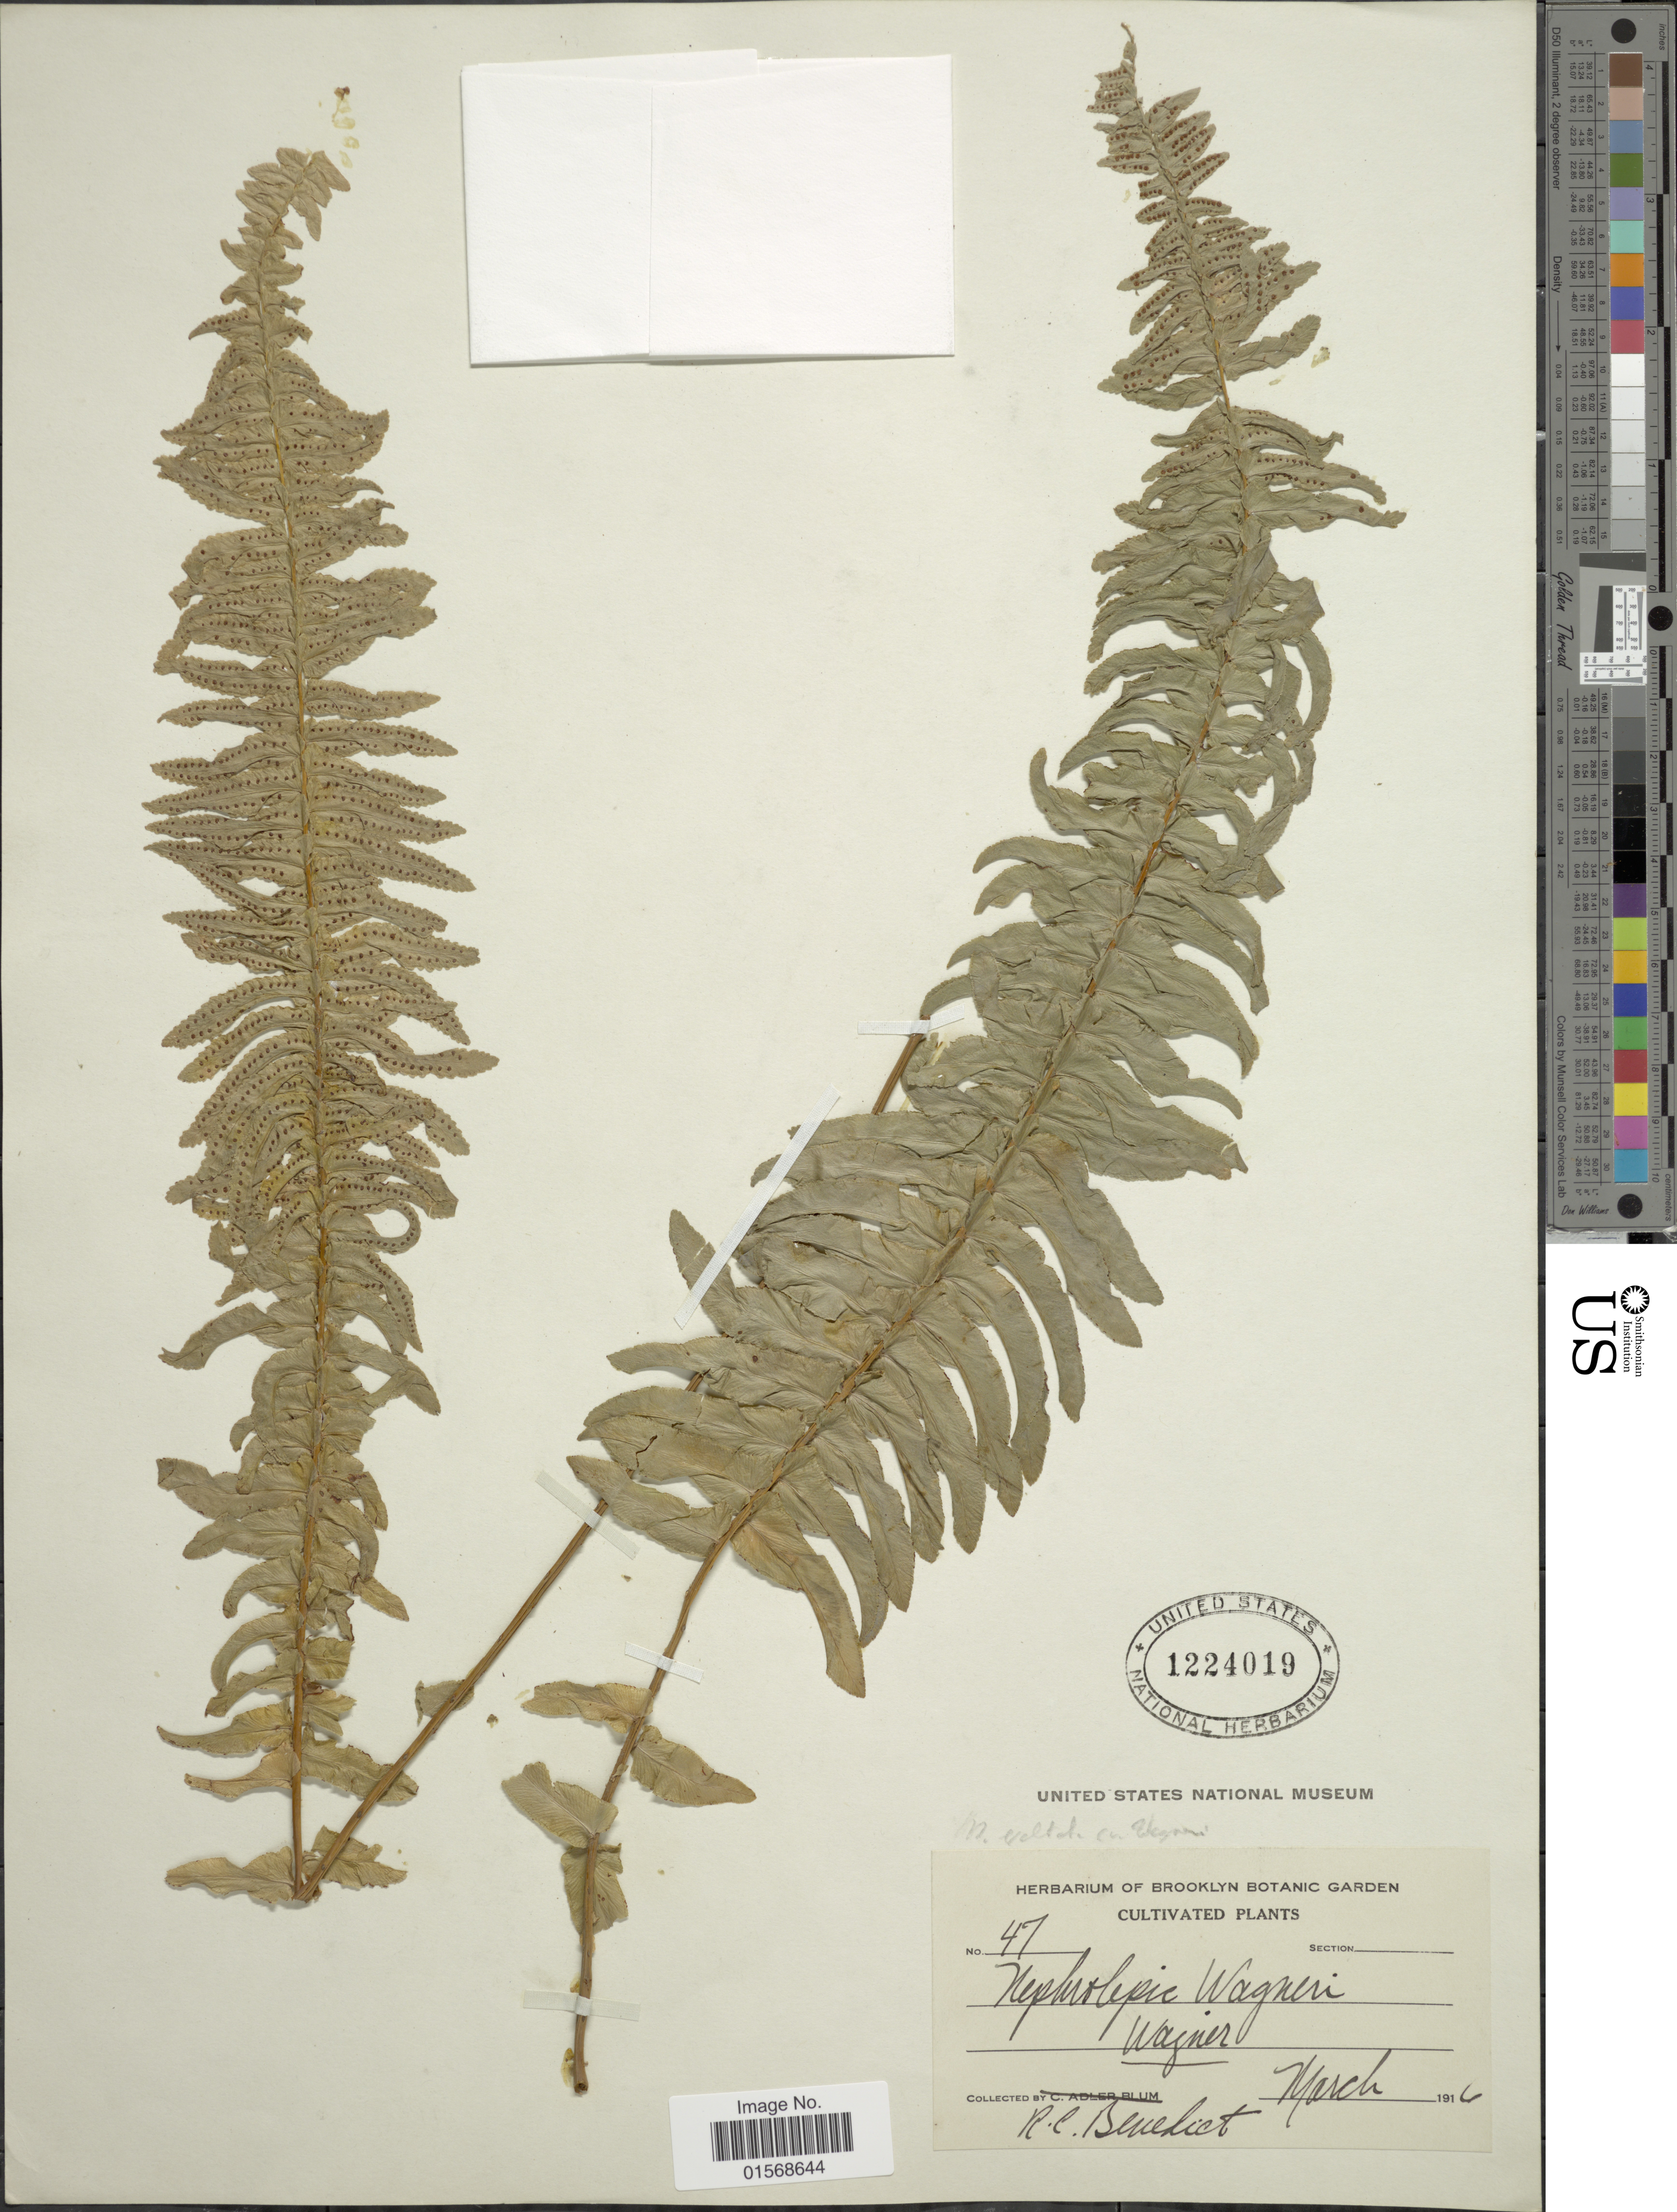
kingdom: Plantae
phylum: Tracheophyta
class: Polypodiopsida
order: Polypodiales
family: Nephrolepidaceae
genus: Nephrolepis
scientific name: Nephrolepis 'Wagneri'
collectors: R. C. Benedict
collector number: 47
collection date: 1916-03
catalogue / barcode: US 1224019